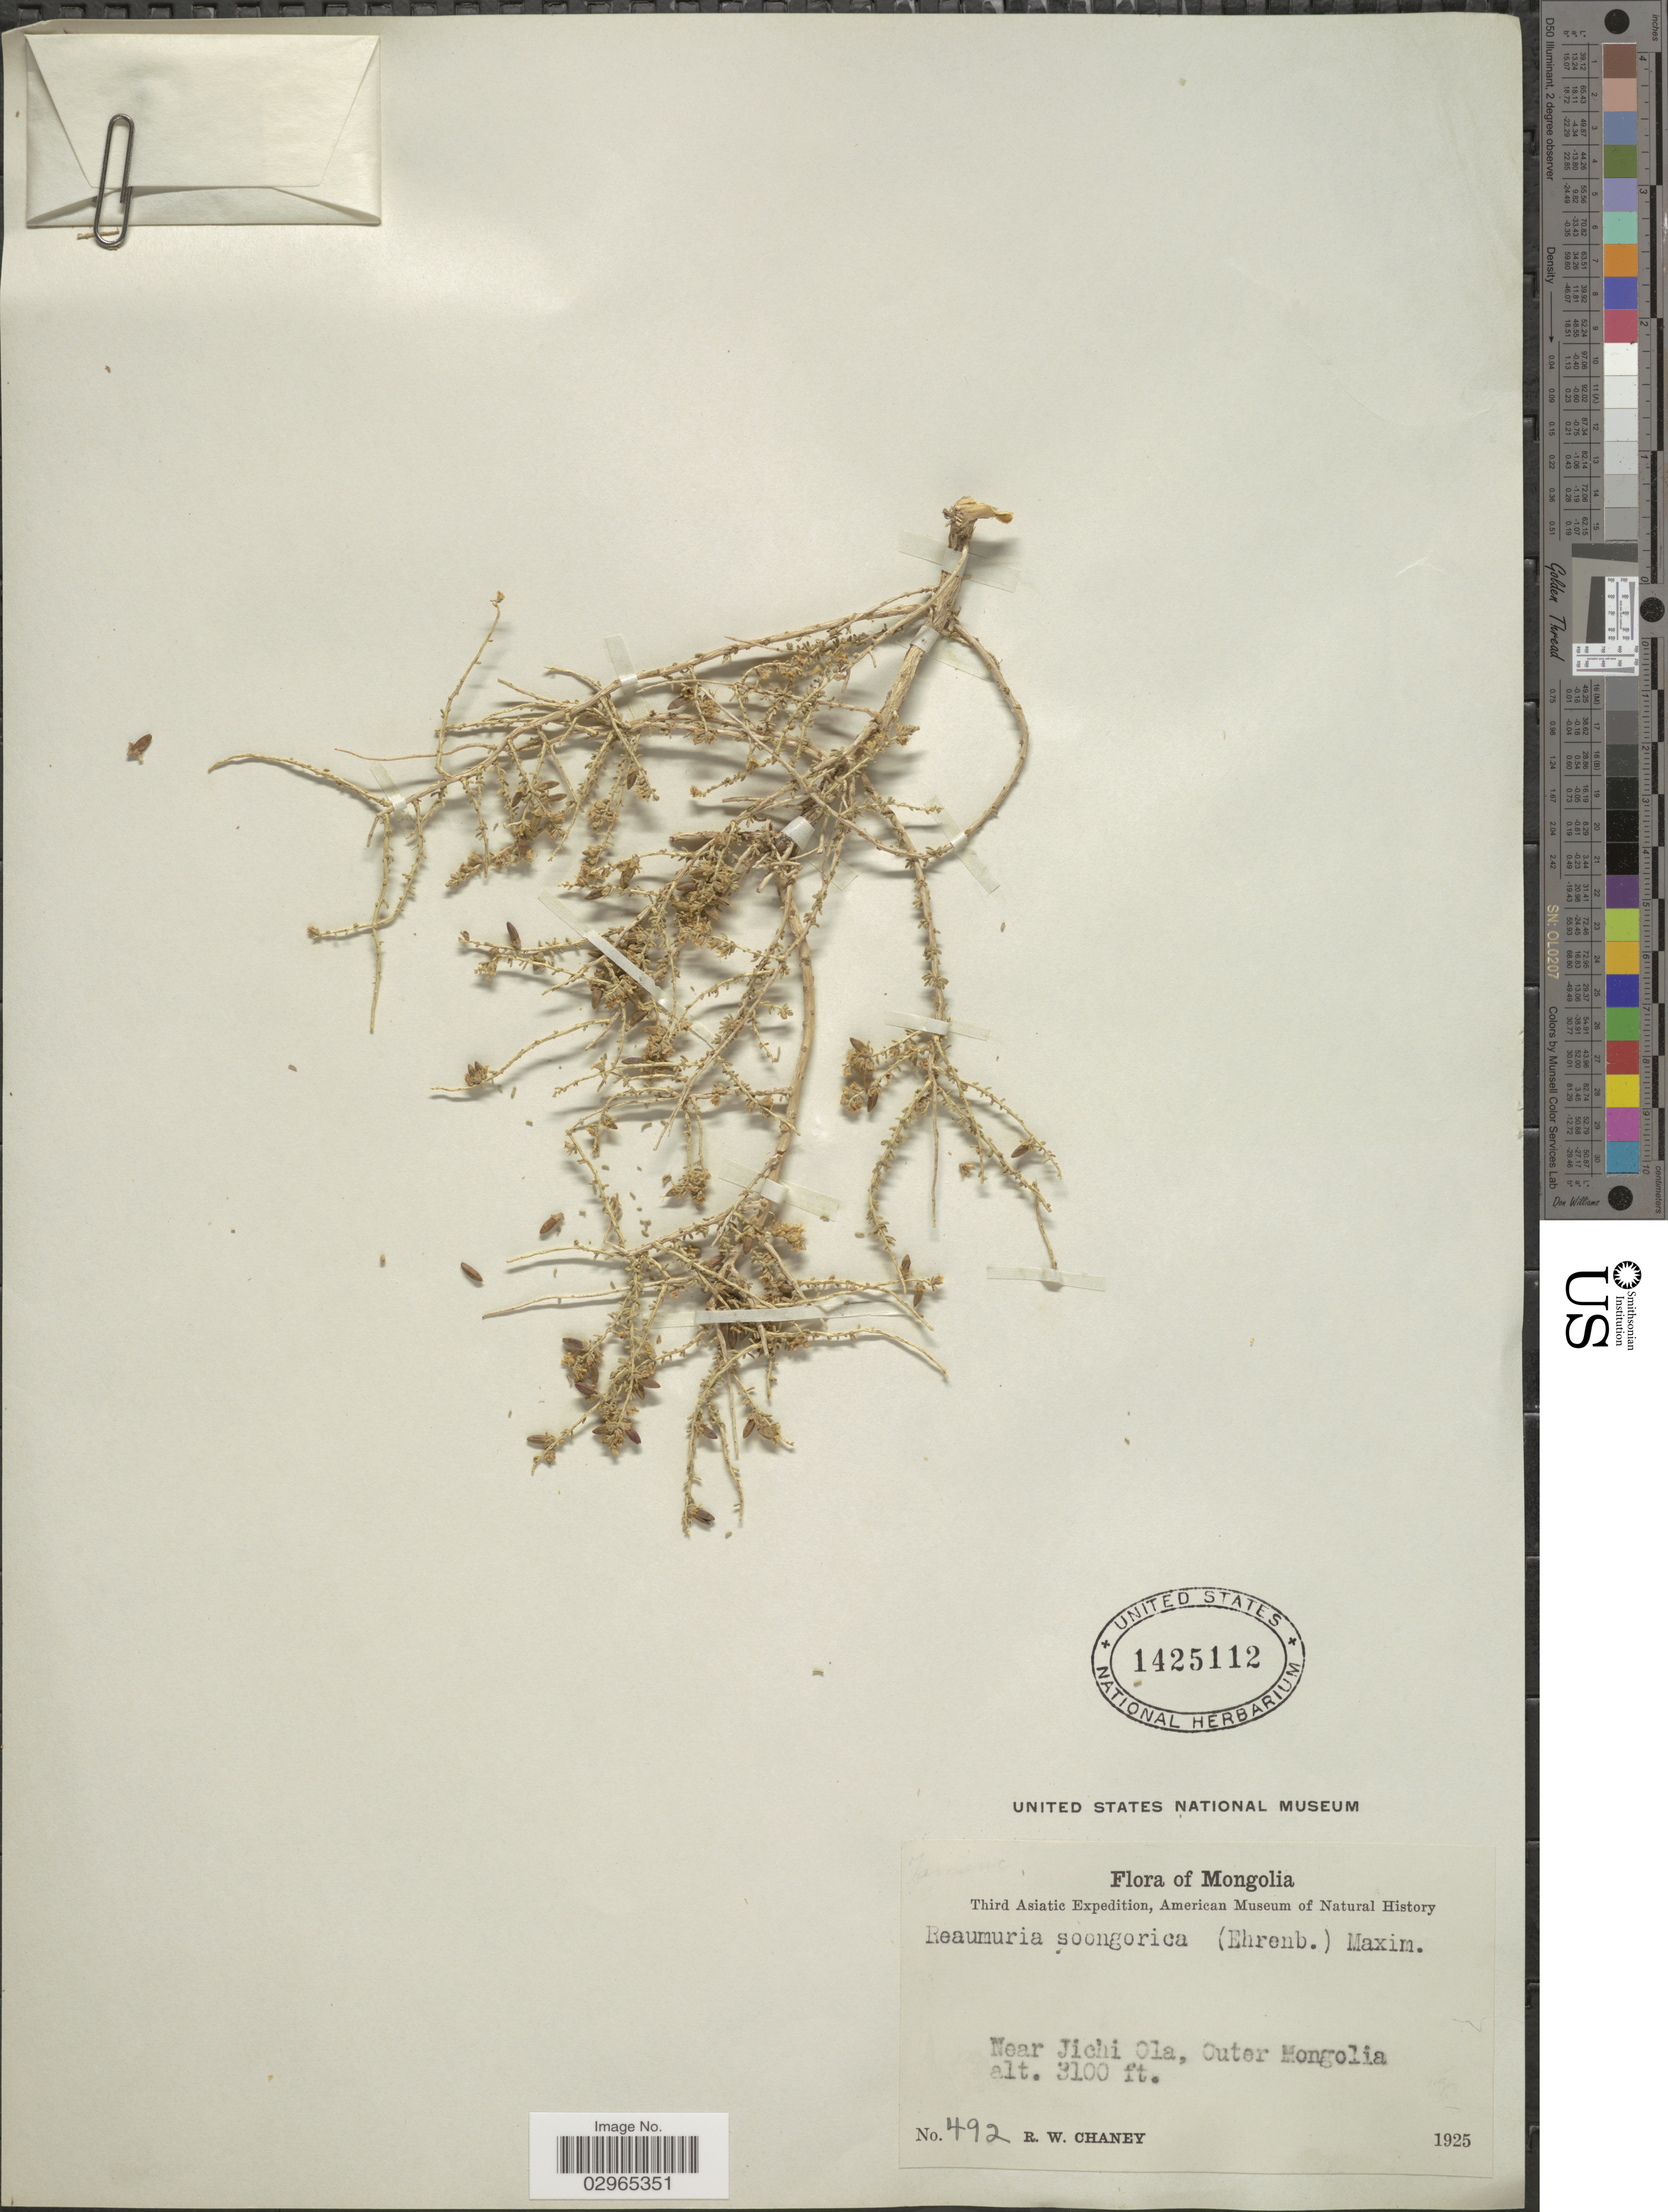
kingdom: Plantae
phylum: Tracheophyta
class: Magnoliopsida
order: Caryophyllales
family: Tamaricaceae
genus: Reaumuria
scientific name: Reaumuria songarica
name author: (Pall.) Maxim.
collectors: R. Chaney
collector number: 492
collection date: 1925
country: Mongolia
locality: Near Jichi Ola, Outer Mongolia.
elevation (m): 945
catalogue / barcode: US 1425112